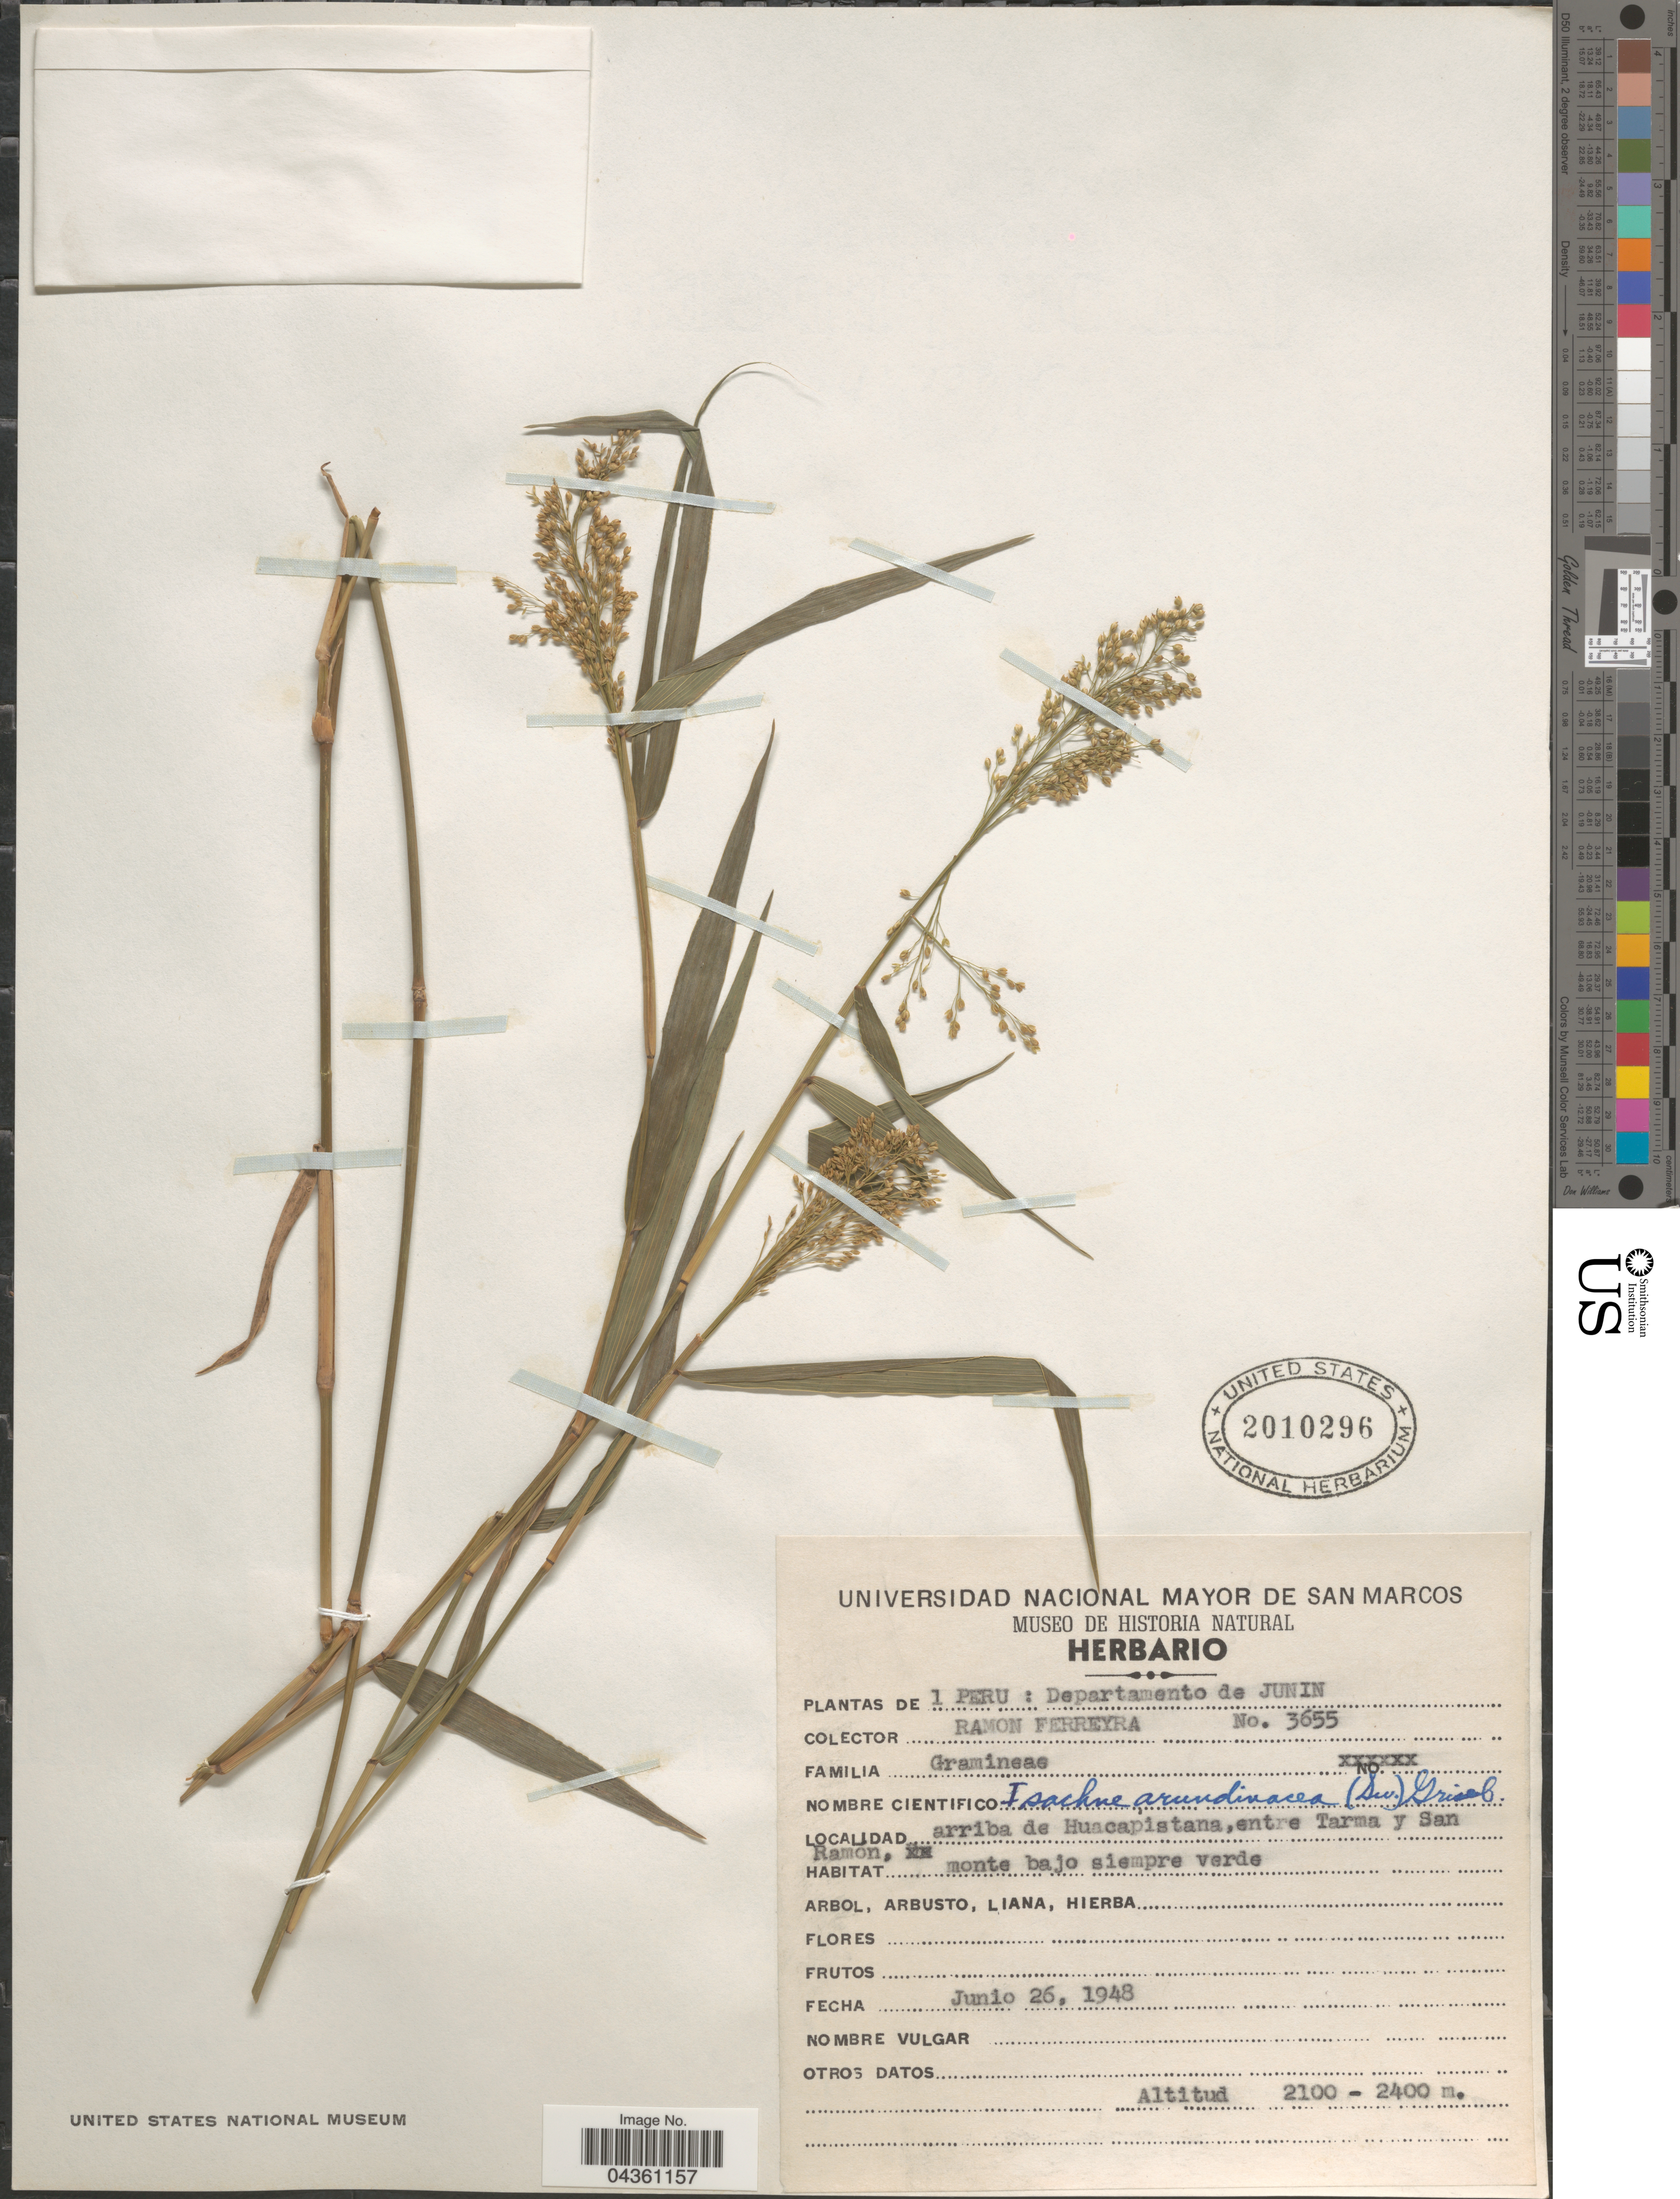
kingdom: Plantae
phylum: Tracheophyta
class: Liliopsida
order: Poales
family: Poaceae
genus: Isachne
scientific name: Isachne arundinacea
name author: (Sw.) Griseb.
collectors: R. A. Ferreyra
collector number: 3655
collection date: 1948-06-26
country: Peru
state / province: Junín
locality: Departamento de Junin. Arriba de Huacapistana, entre Tarma y San Ramon.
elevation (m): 2100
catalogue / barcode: US 2010296